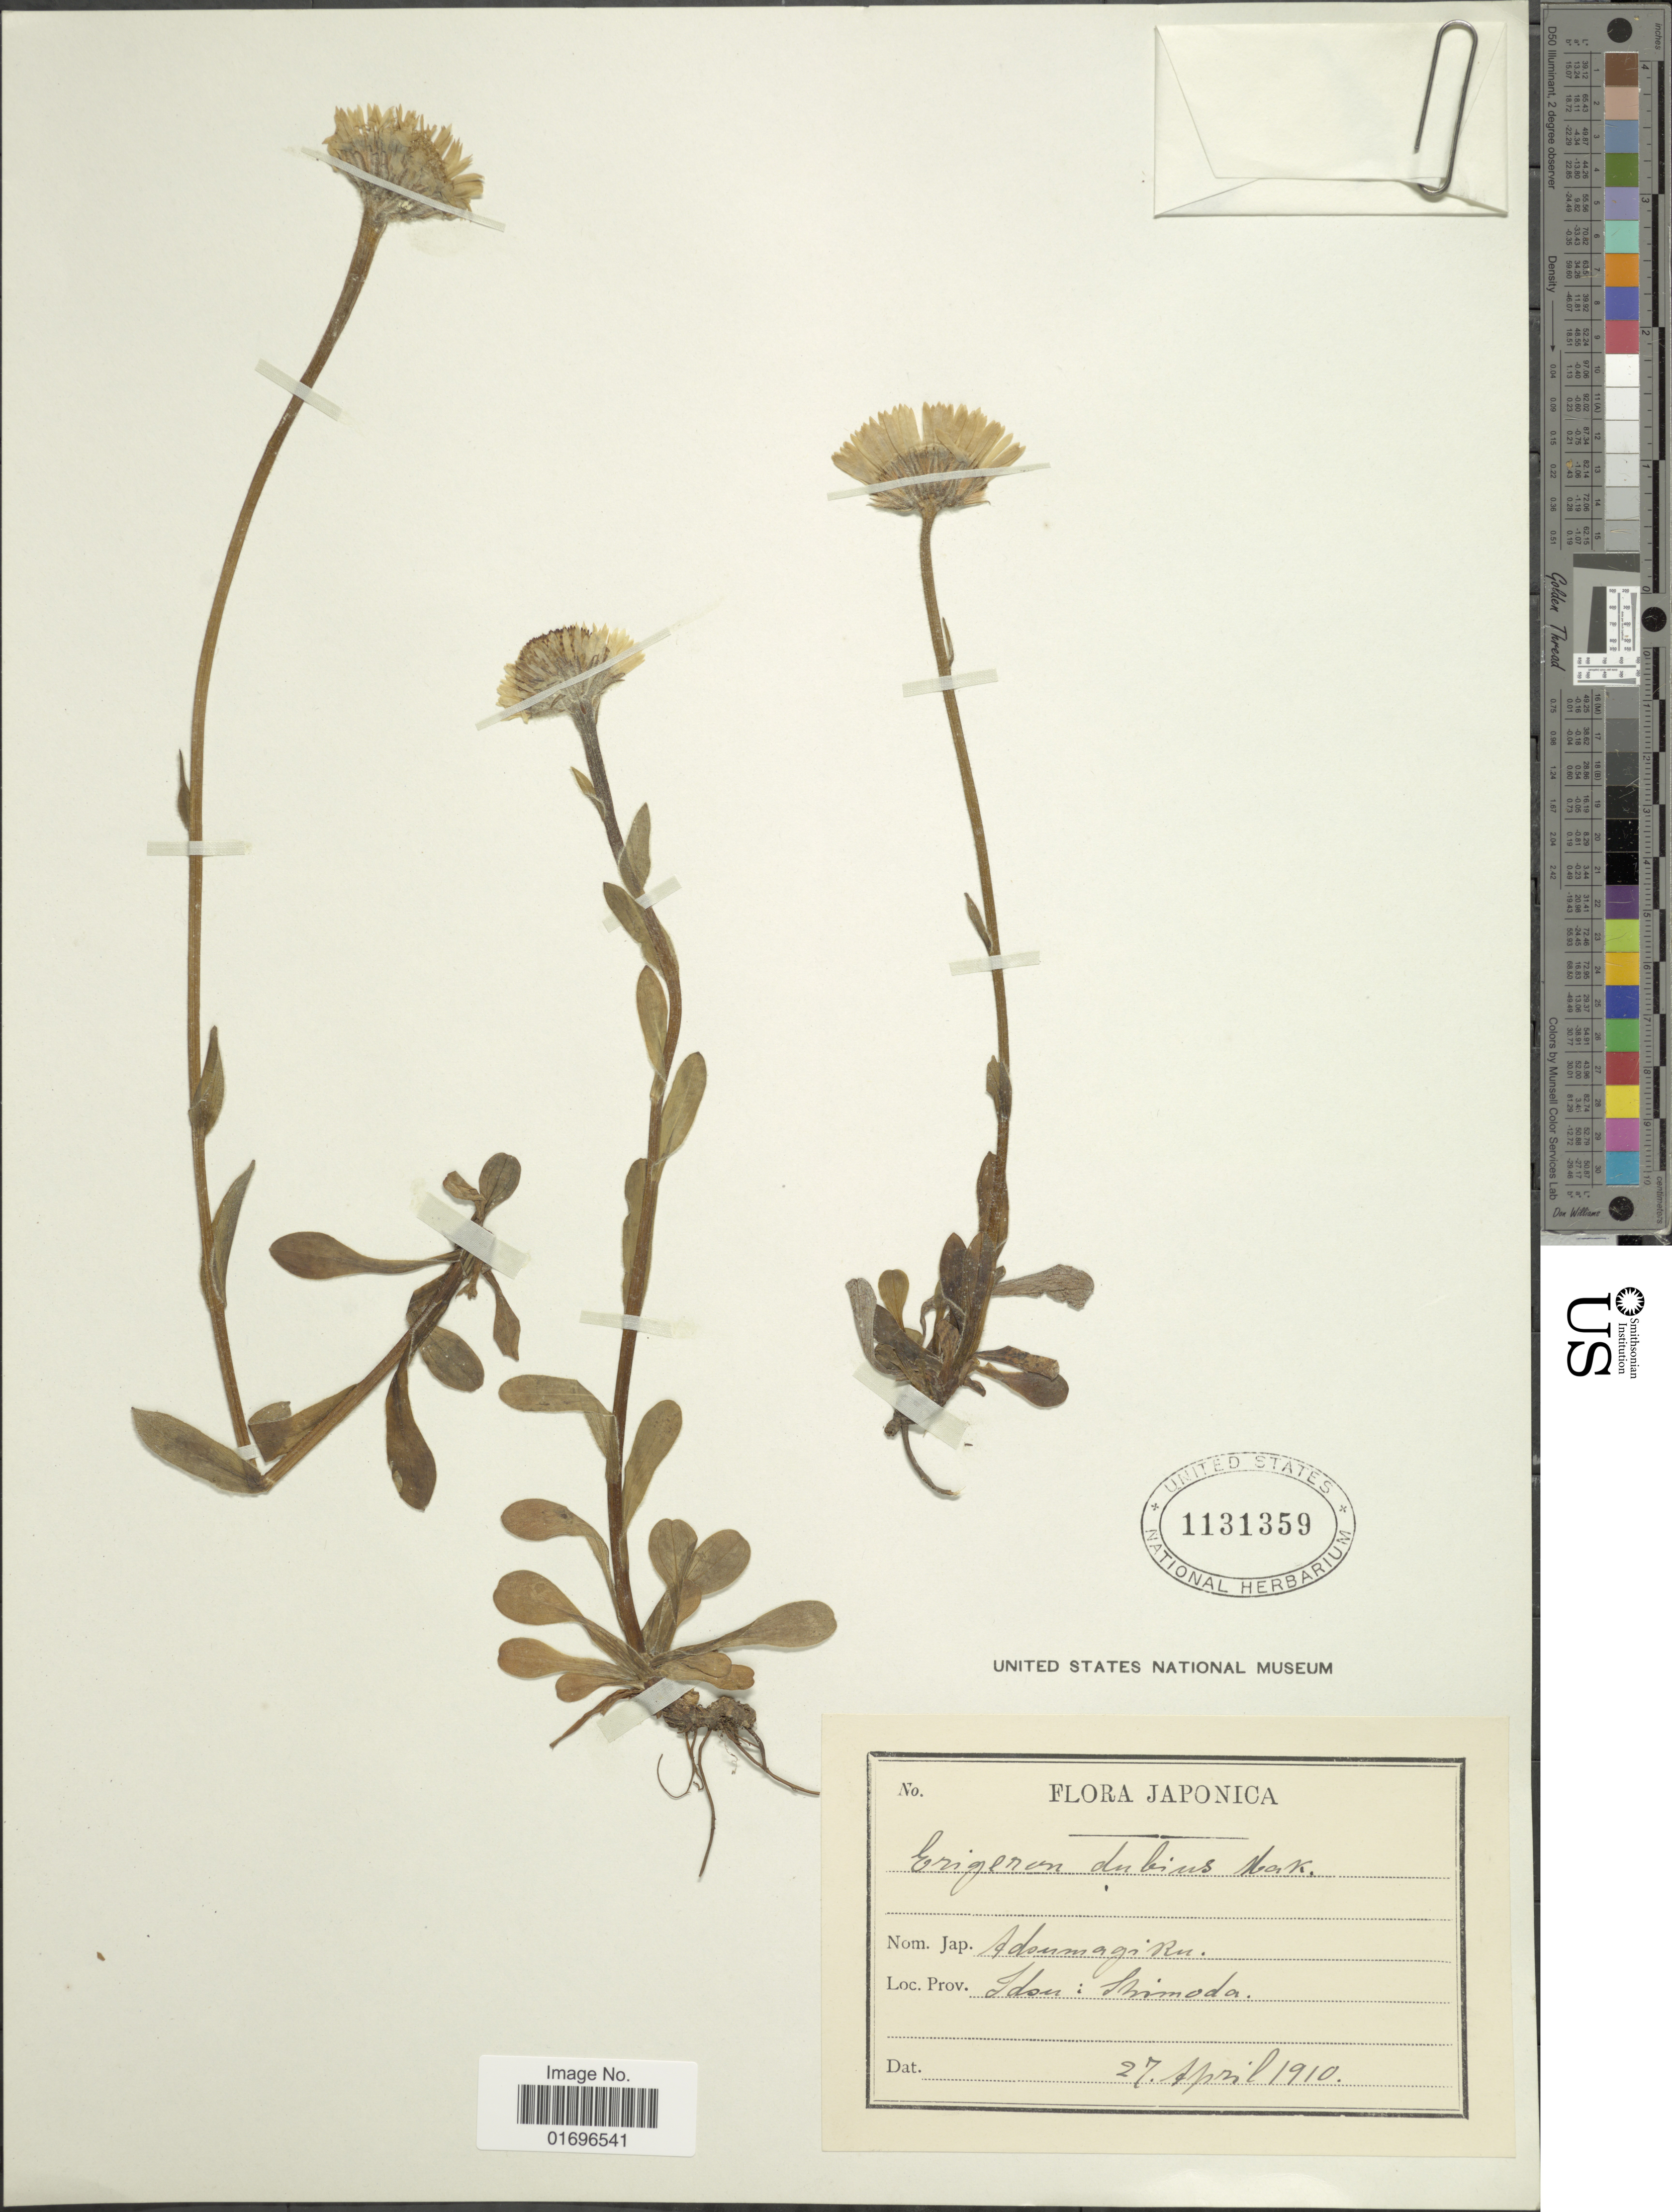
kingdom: Plantae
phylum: Tracheophyta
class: Magnoliopsida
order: Asterales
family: Asteraceae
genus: Aster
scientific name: Aster dubius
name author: Onno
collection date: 1910-04-27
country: Japan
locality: Japonica. Idon: Shimoda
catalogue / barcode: US 1131359